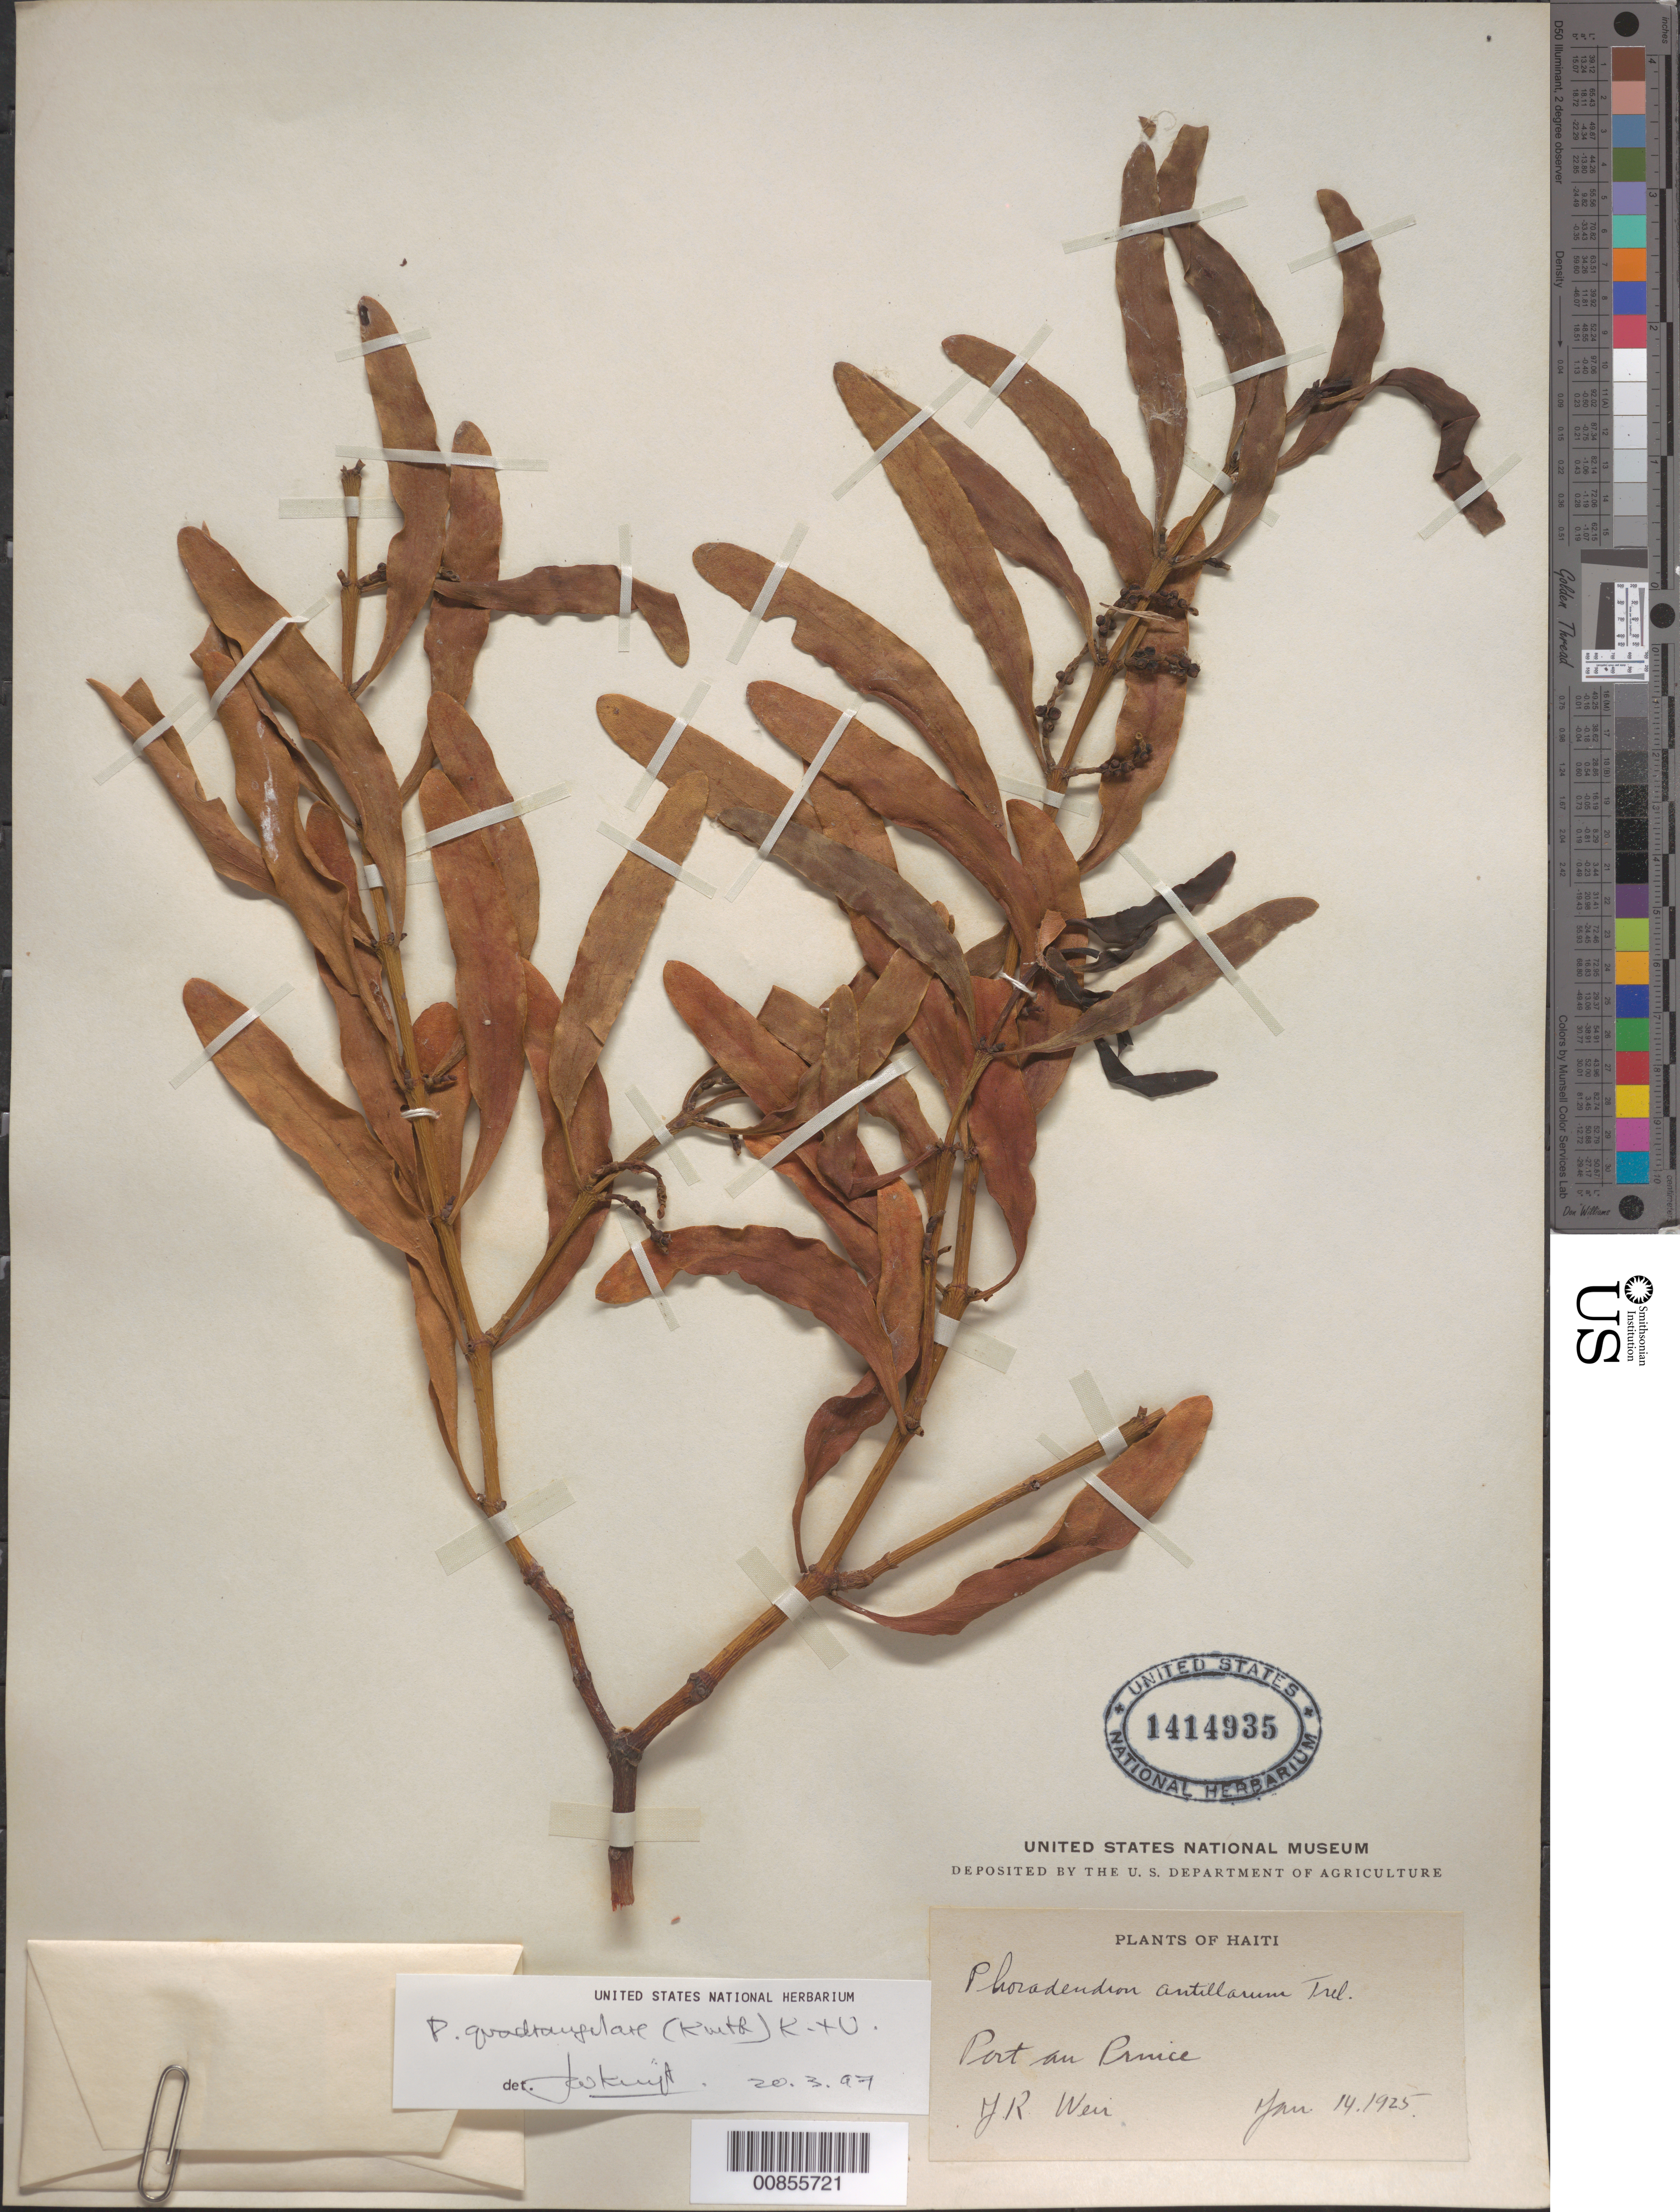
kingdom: Plantae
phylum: Tracheophyta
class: Magnoliopsida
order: Santalales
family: Viscaceae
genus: Phoradendron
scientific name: Phoradendron haitiense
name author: Urb.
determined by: Caraballo-Ortiz, Marcos A., (MISS), University of Mississippi (UNITED STATES)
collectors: J. Weir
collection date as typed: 14 Jan 1925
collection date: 1925-01-14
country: Haiti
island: Hispaniola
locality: Port au Prince.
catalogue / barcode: US 1414935